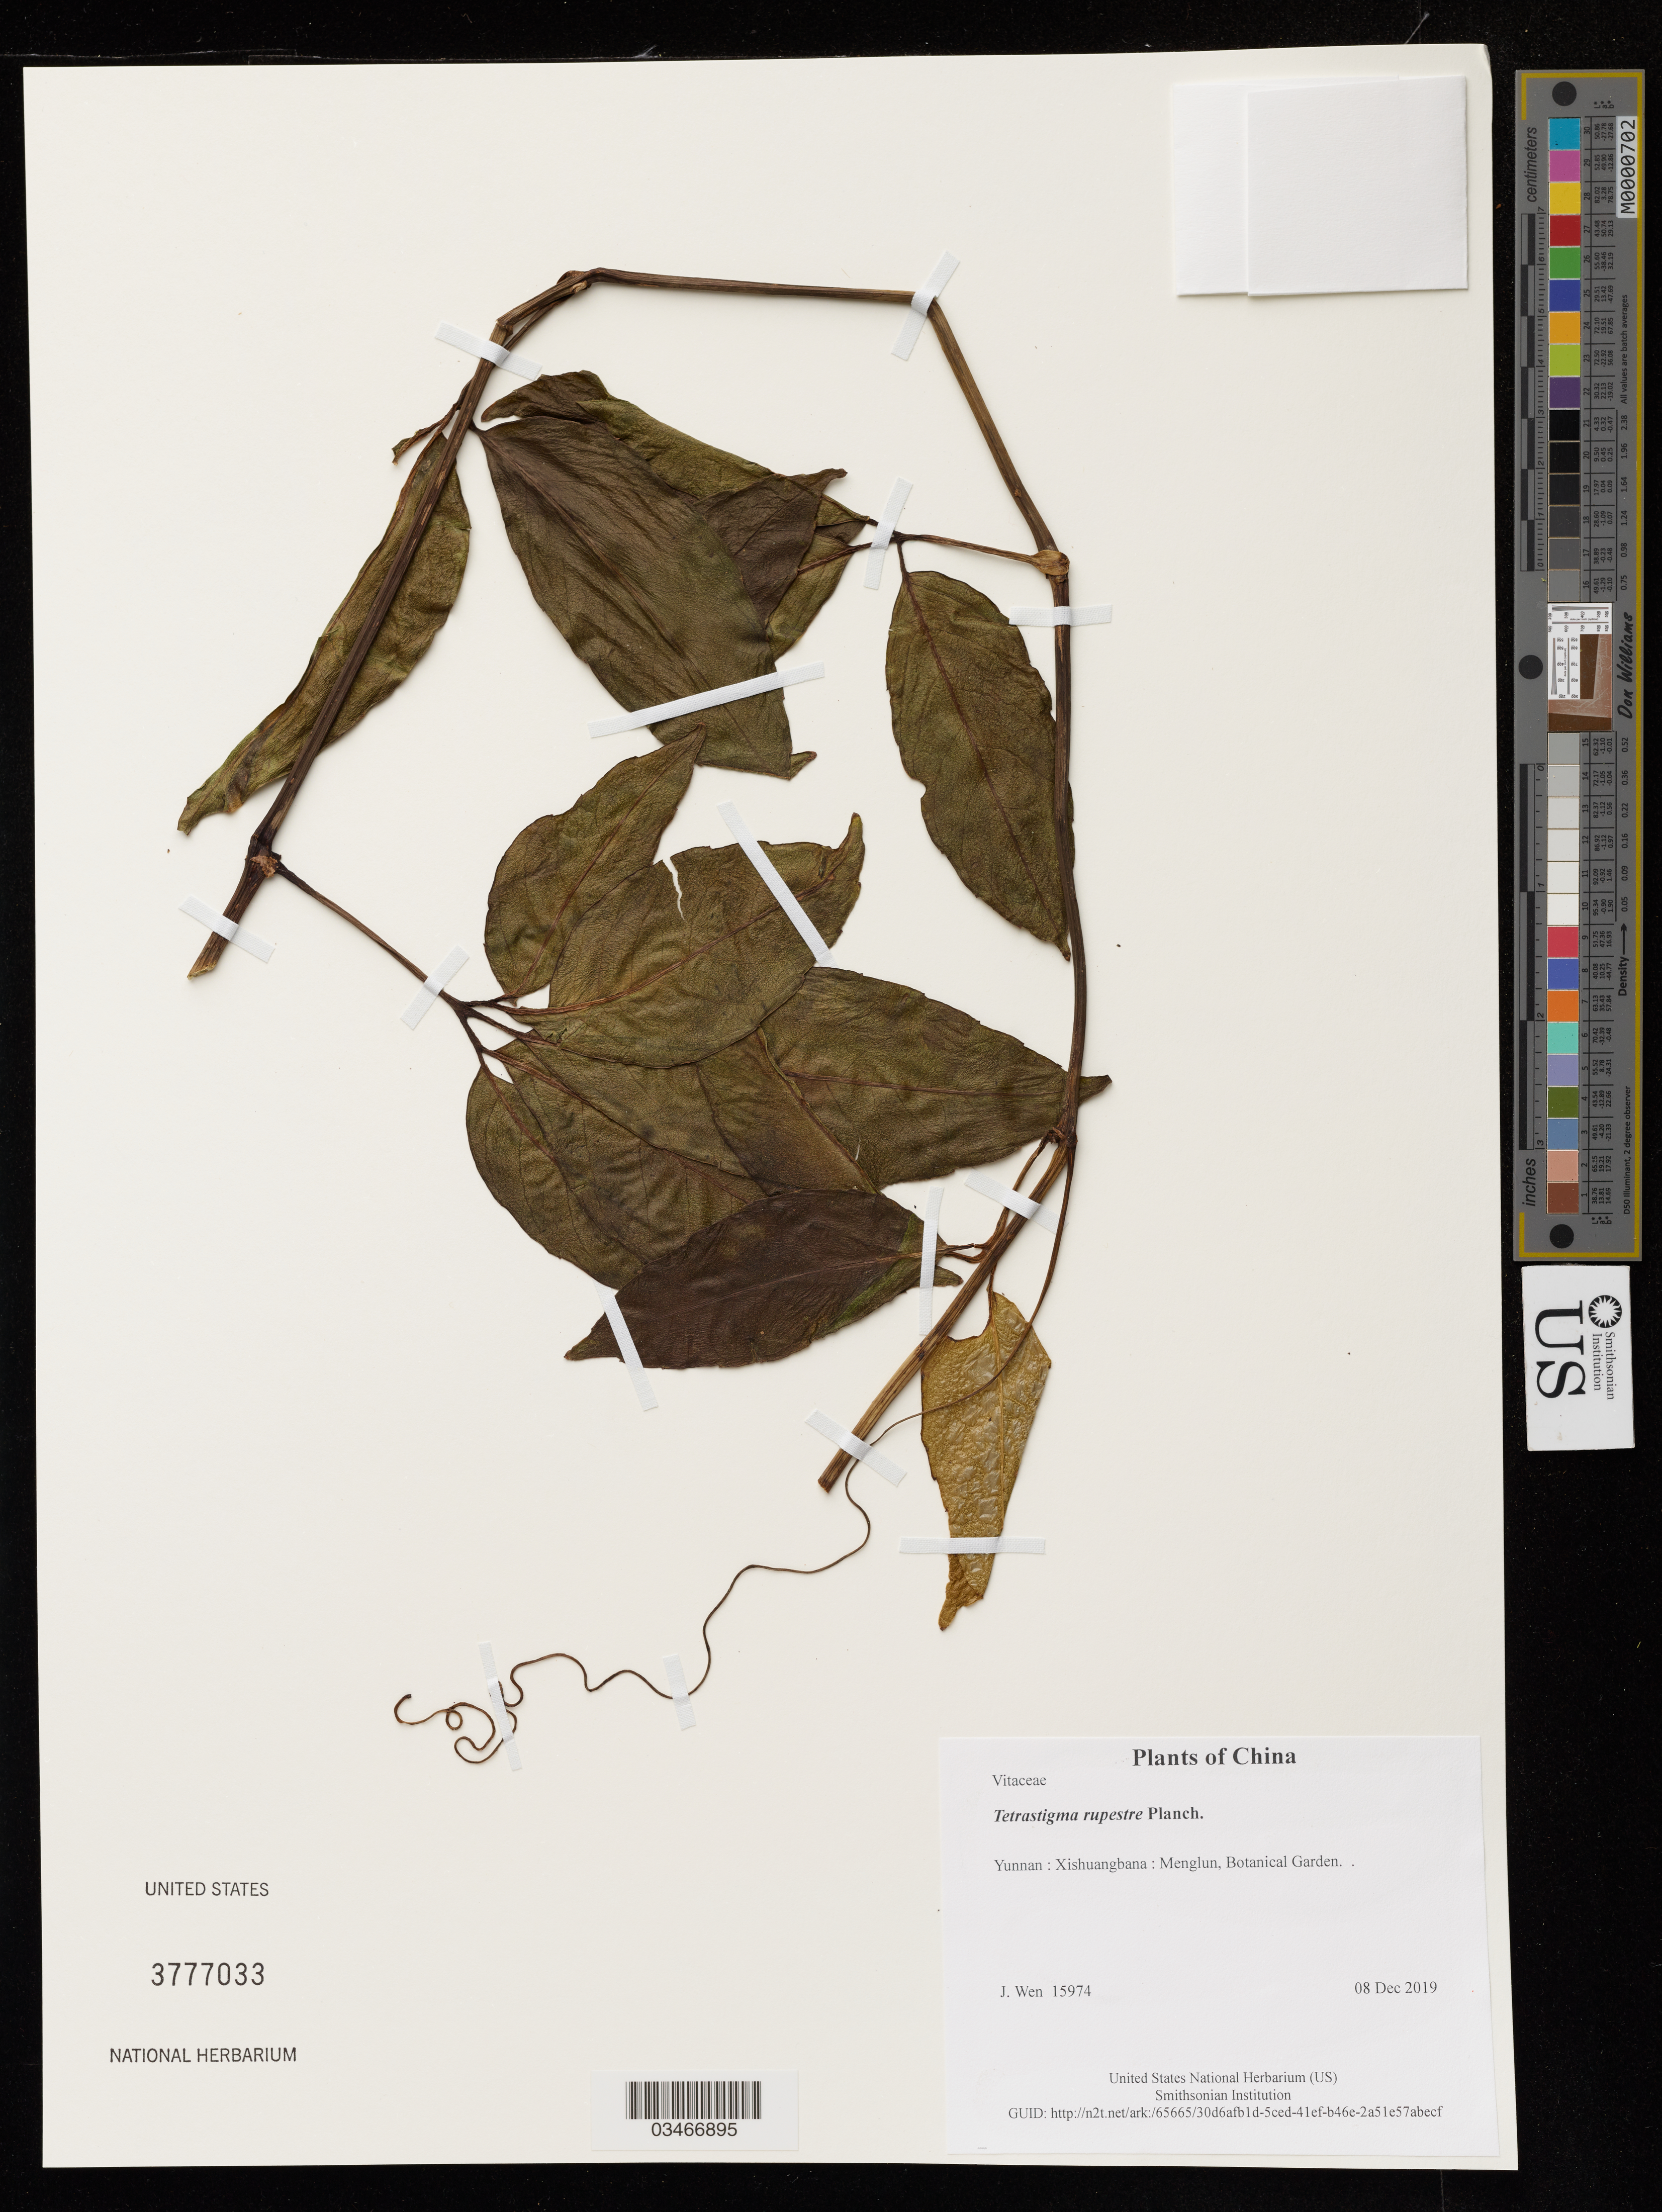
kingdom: Plantae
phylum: Tracheophyta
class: Magnoliopsida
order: Vitales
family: Vitaceae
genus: Tetrastigma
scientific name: Tetrastigma rupestre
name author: Planch.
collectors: J. Wen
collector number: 15974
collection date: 2019-12-08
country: China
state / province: Yunnan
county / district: Xishuangbana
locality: Menglun, Botanical Garden.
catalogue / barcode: US 3777033